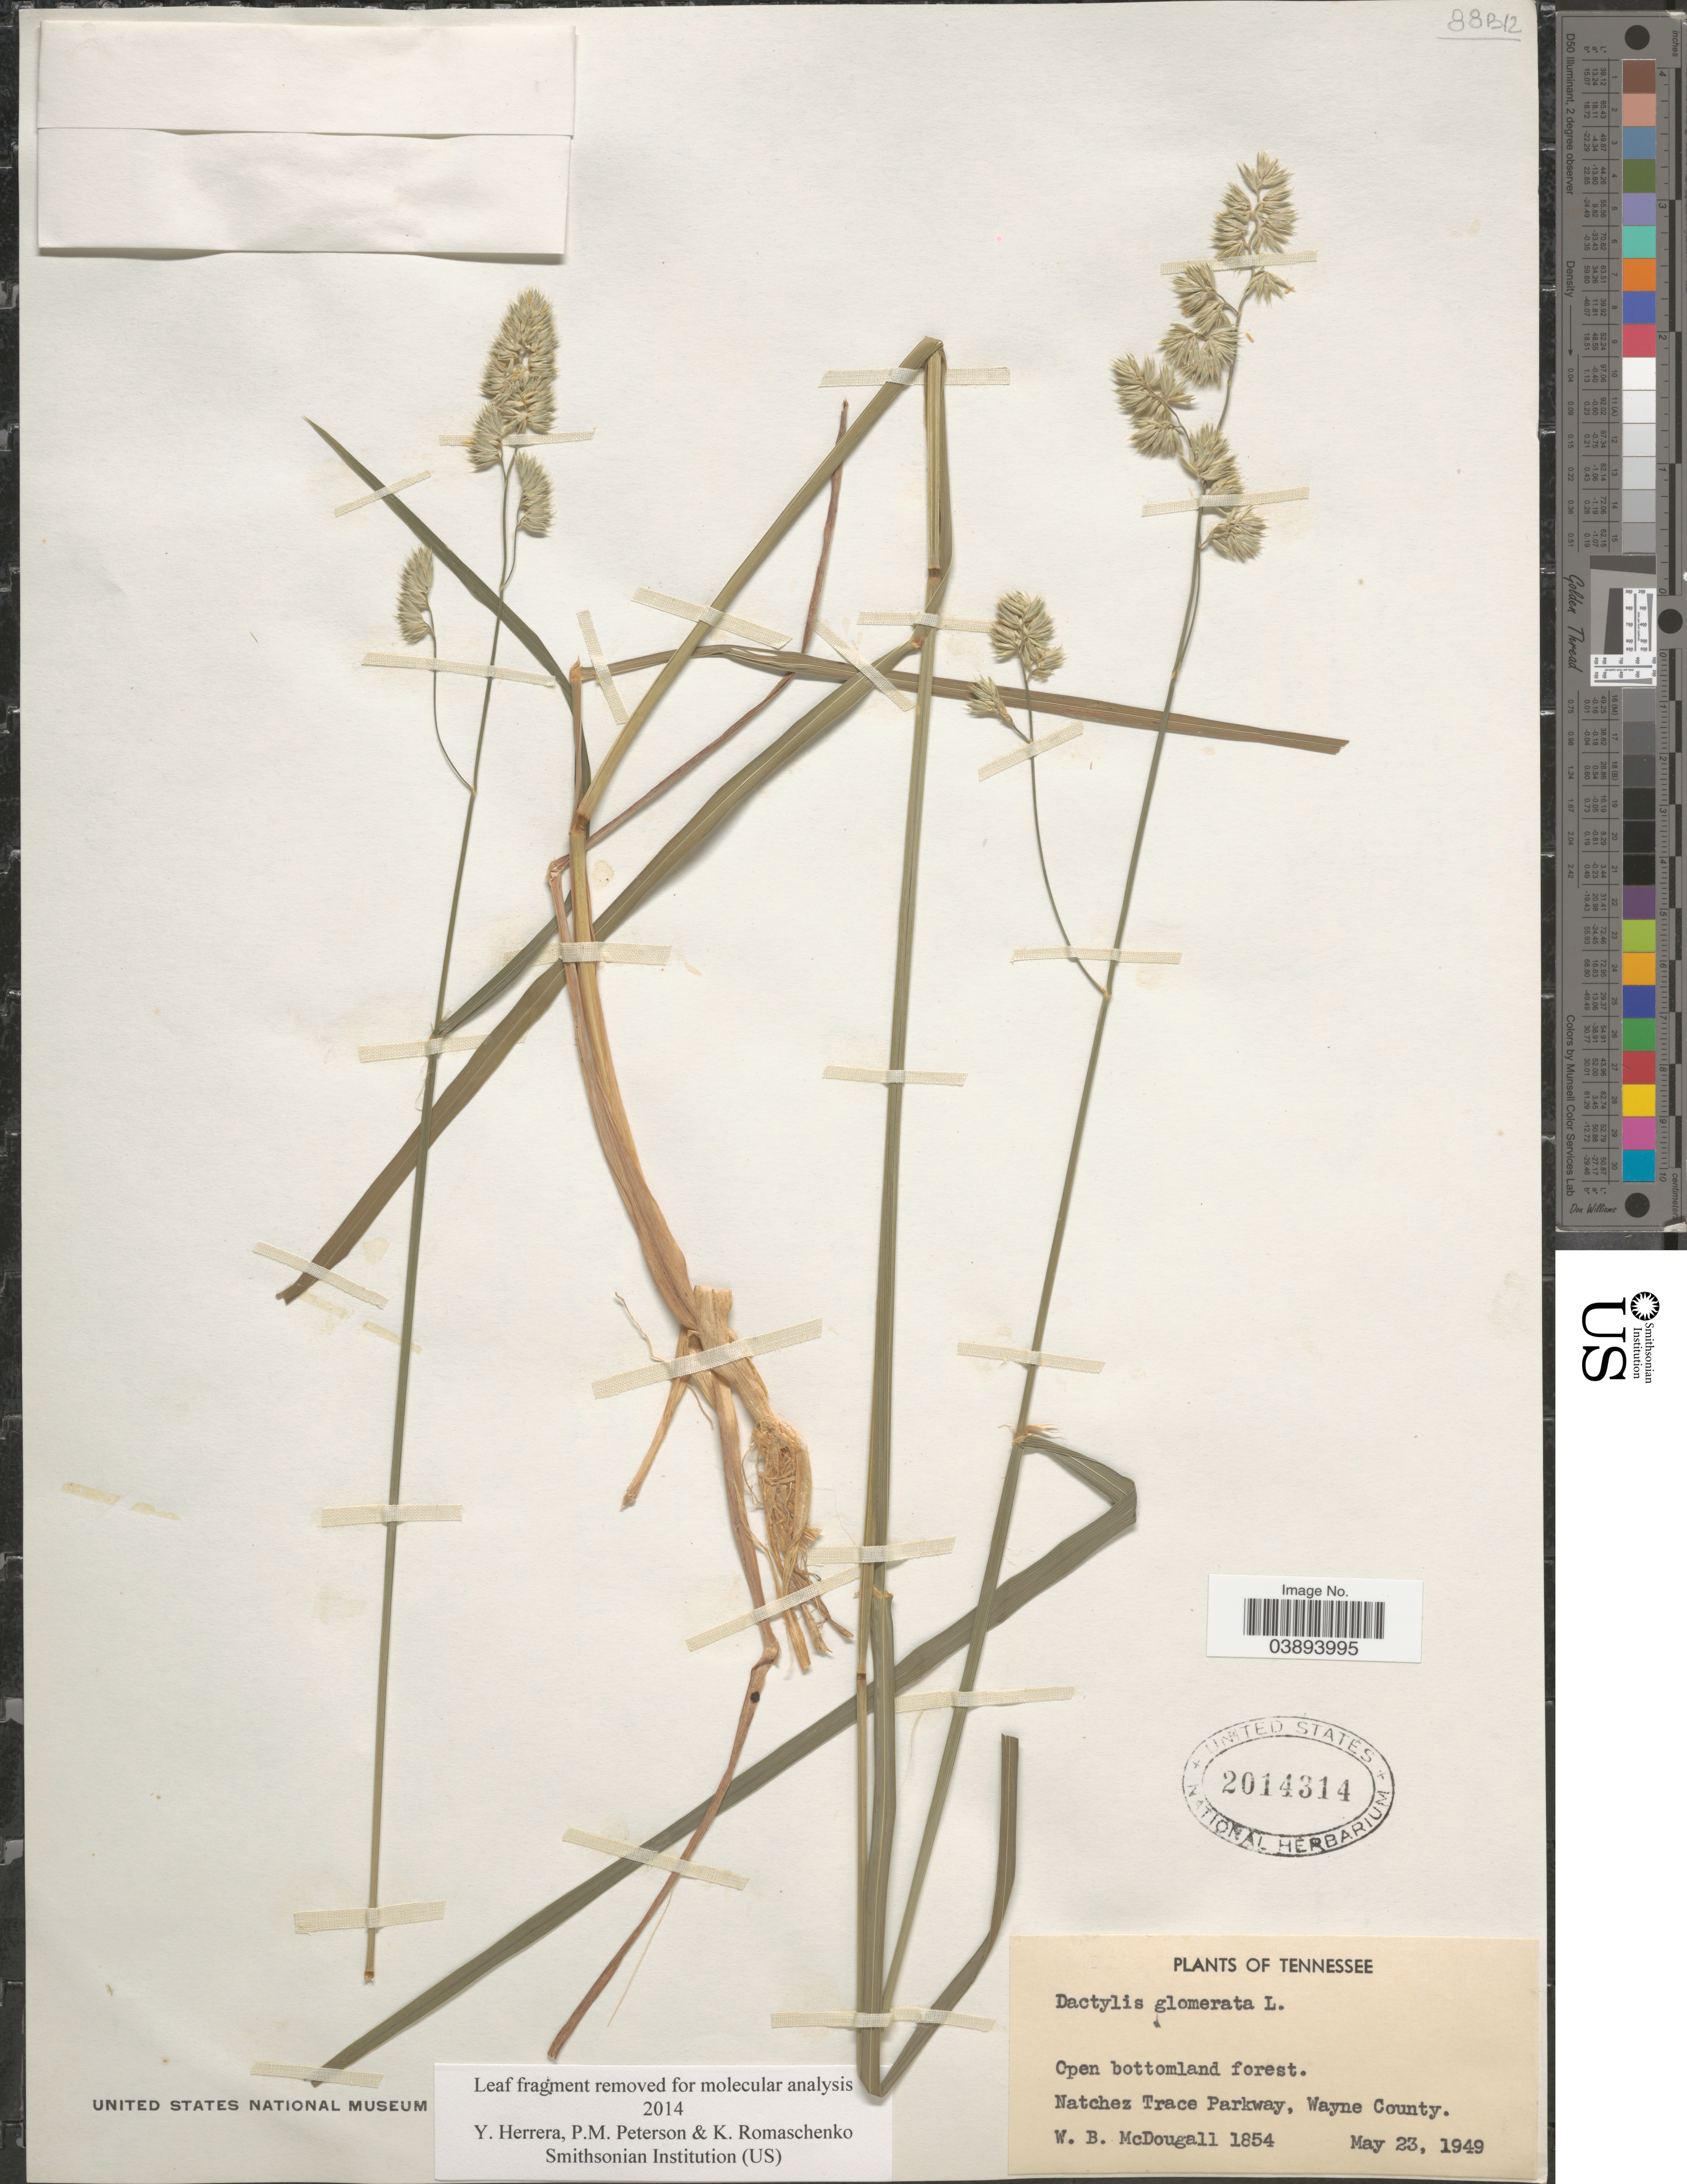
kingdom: Plantae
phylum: Tracheophyta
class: Liliopsida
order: Poales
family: Poaceae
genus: Dactylis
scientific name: Dactylis glomerata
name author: L.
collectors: W. B. McDougall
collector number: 1854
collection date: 1949-05-23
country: United States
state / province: Tennessee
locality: Natchez Trace Parkway, Wayne County.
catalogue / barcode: US 2014314